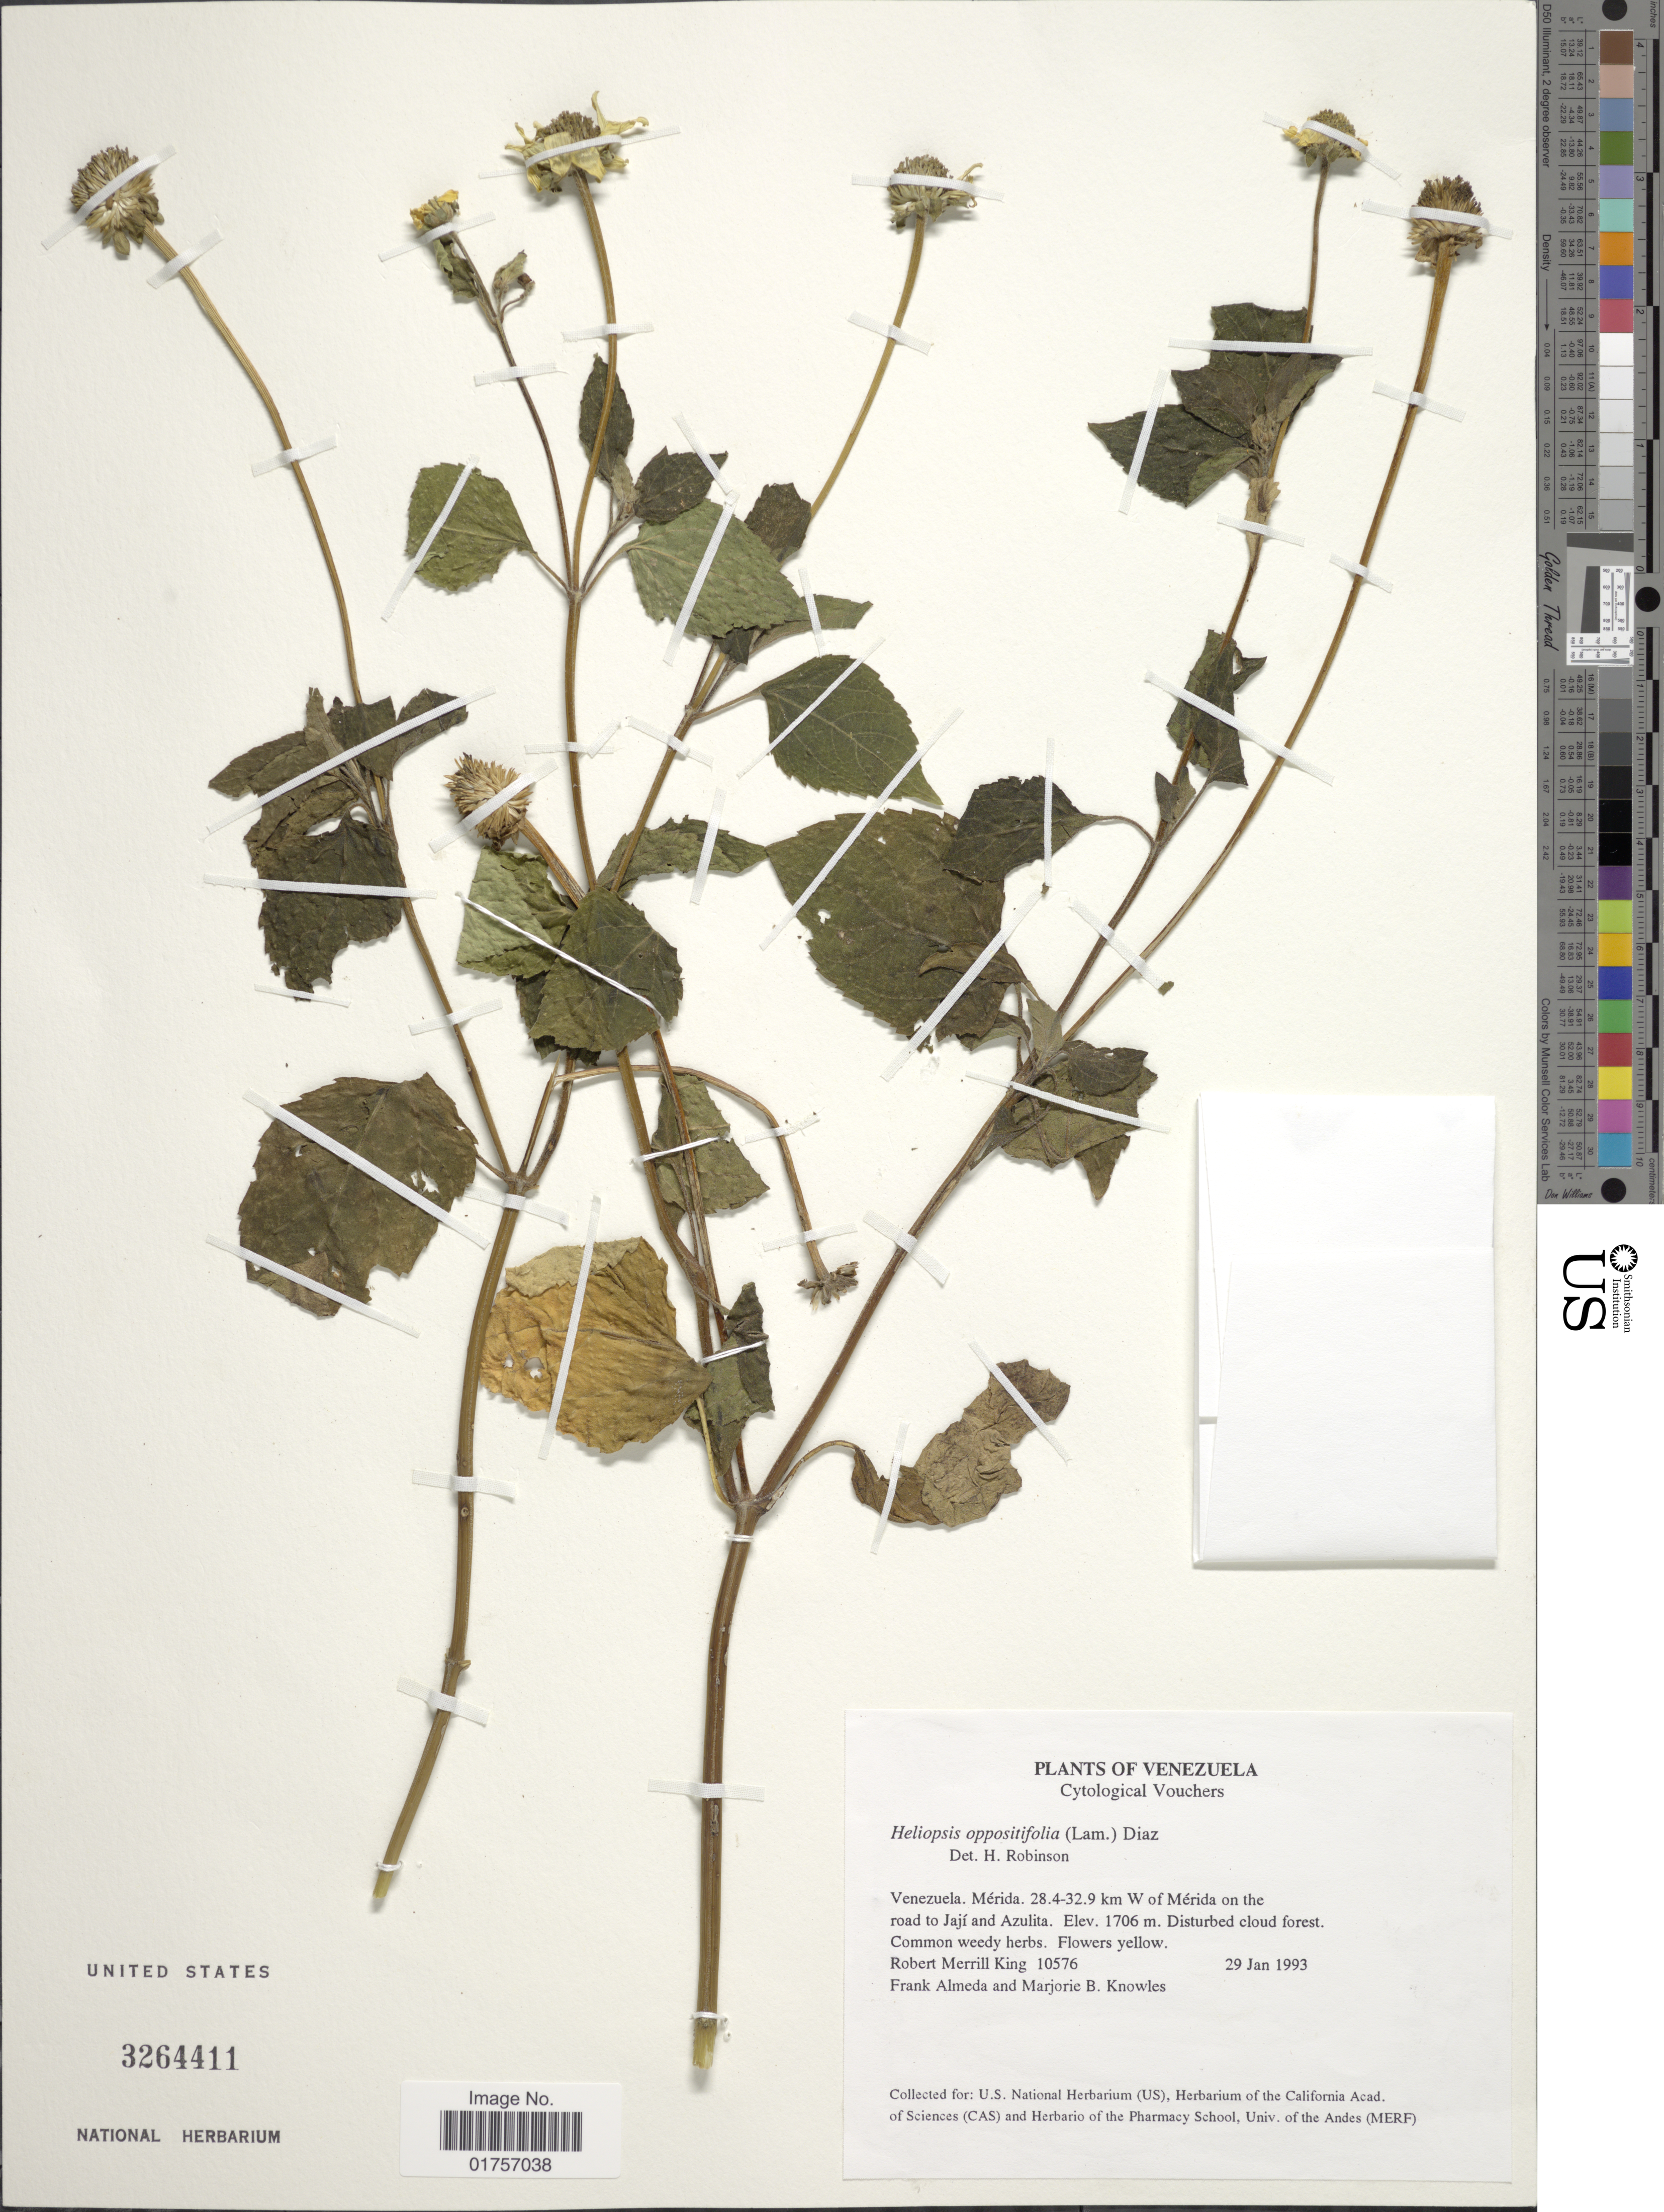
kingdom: Plantae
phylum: Tracheophyta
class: Magnoliopsida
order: Asterales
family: Asteraceae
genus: Heliopsis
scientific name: Heliopsis buphthalmoides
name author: (Jacq.) Dunal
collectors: R. M. King, F. Almeda & M. B. Knowles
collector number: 10576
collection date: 1993-01-29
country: Venezuela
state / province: Mérida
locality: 28.4-32.9 km W of Mérida on the road to Jají and Azulita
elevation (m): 1706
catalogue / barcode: US 3264411